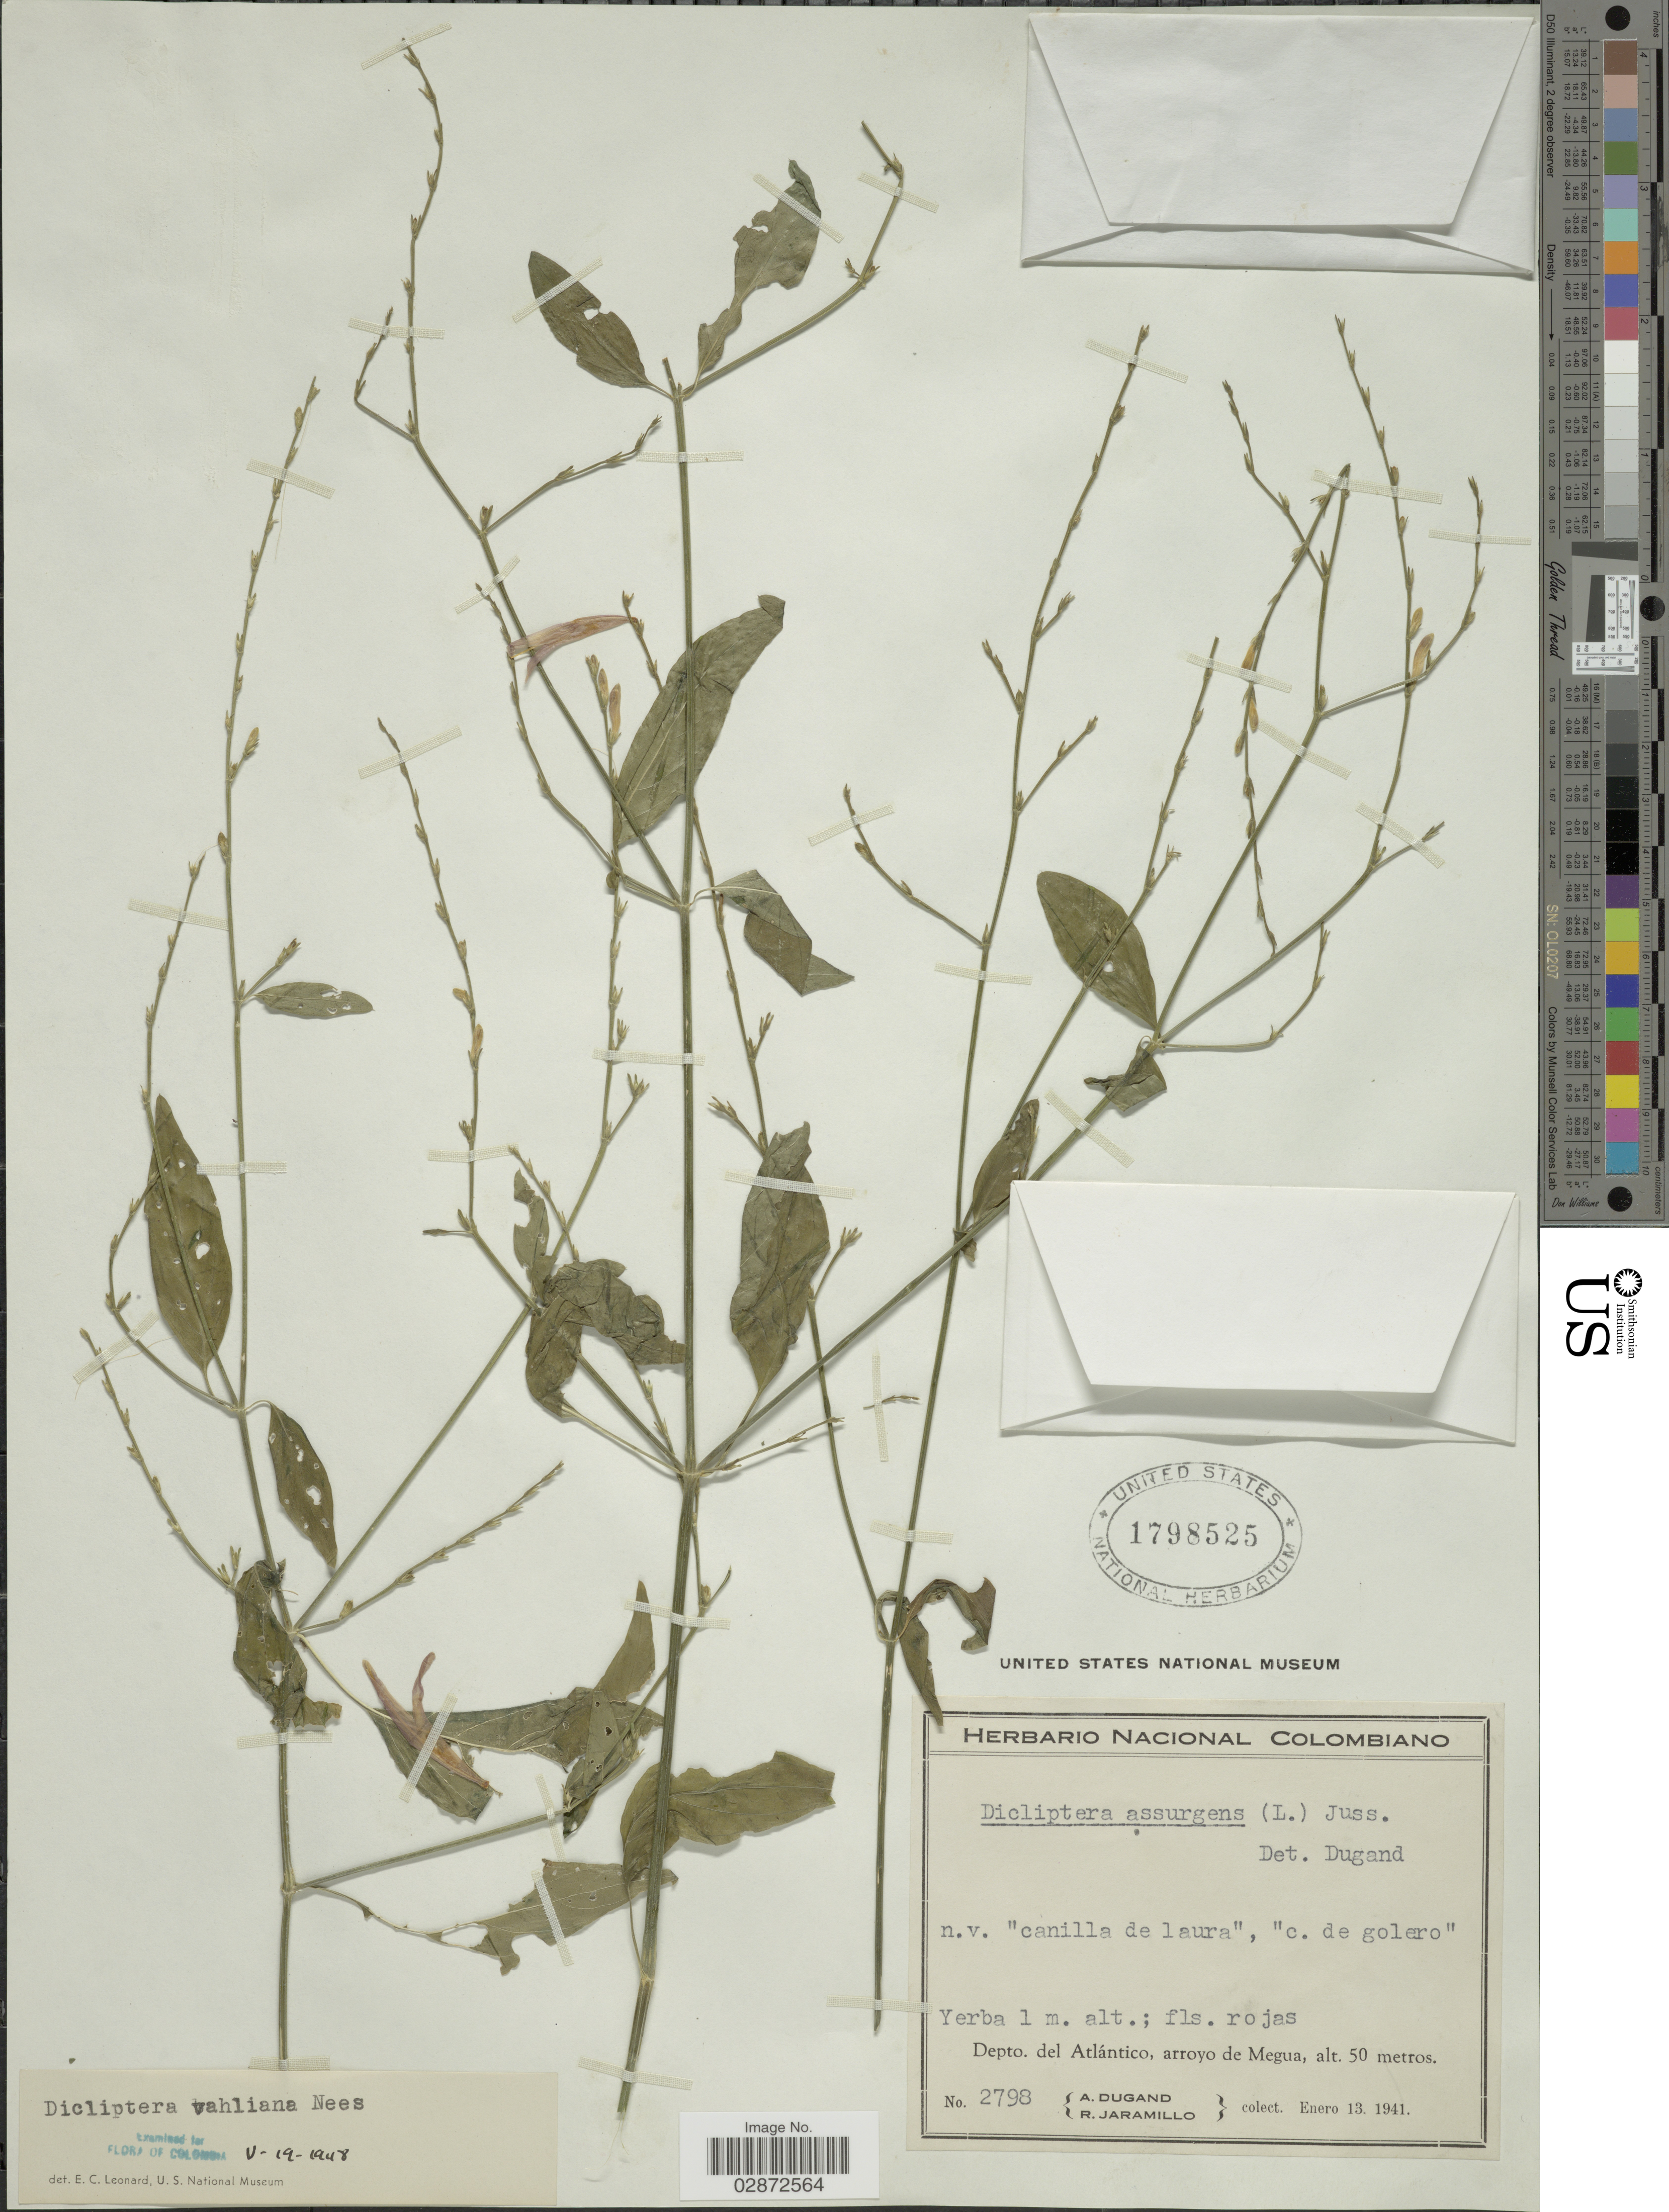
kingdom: Plantae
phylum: Tracheophyta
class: Magnoliopsida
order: Lamiales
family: Acanthaceae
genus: Dicliptera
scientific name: Dicliptera vahliana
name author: Nees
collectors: A. Dugand & R. Jaramillo M.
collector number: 2798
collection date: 1941-01-13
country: Colombia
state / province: Atlántico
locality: Depto. del Atlántico, arroyo de Megua.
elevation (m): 50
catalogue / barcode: US 1798525